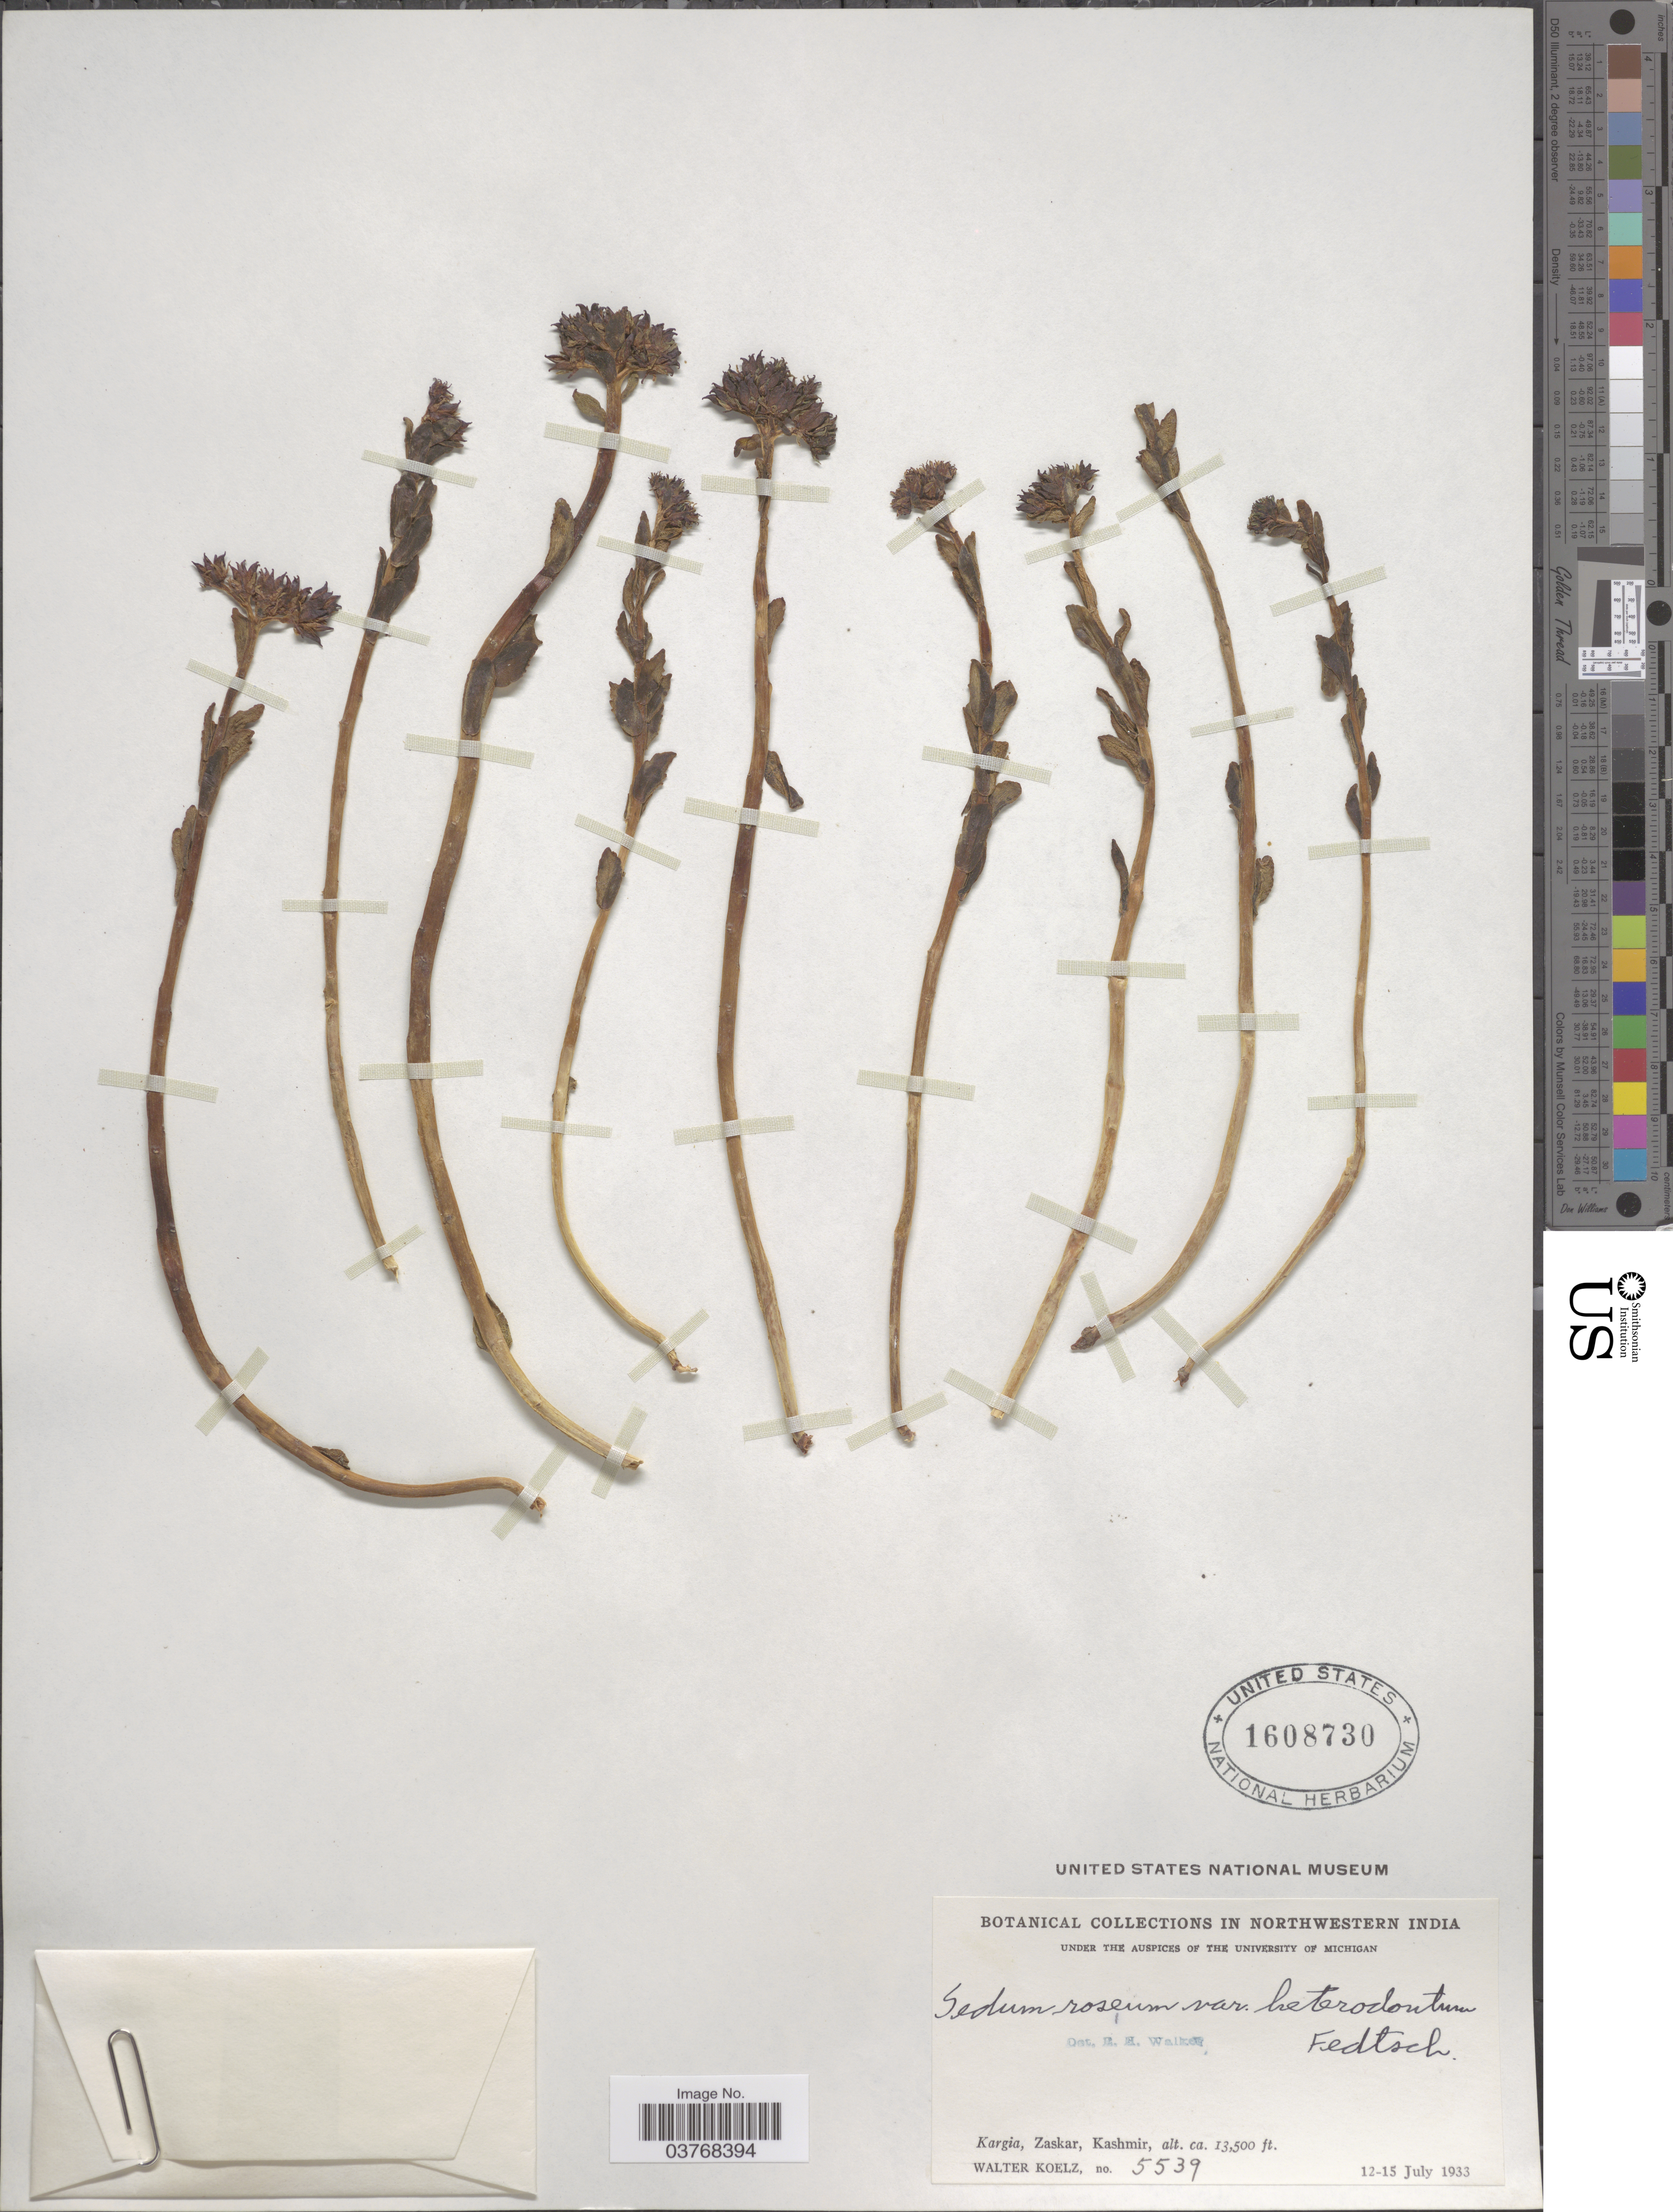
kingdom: Plantae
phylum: Tracheophyta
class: Magnoliopsida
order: Saxifragales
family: Crassulaceae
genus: Rhodiola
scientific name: Rhodiola heterodonta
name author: (Hook. f. & Thomson) Boriss.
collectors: W. N. Koelz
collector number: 5539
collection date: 1933-07-12/1933-07-15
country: India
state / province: Jammu and Kashmir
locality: Northwestern India. Kargia, Zaskar, Kashmir.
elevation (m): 4115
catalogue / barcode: US 1608730